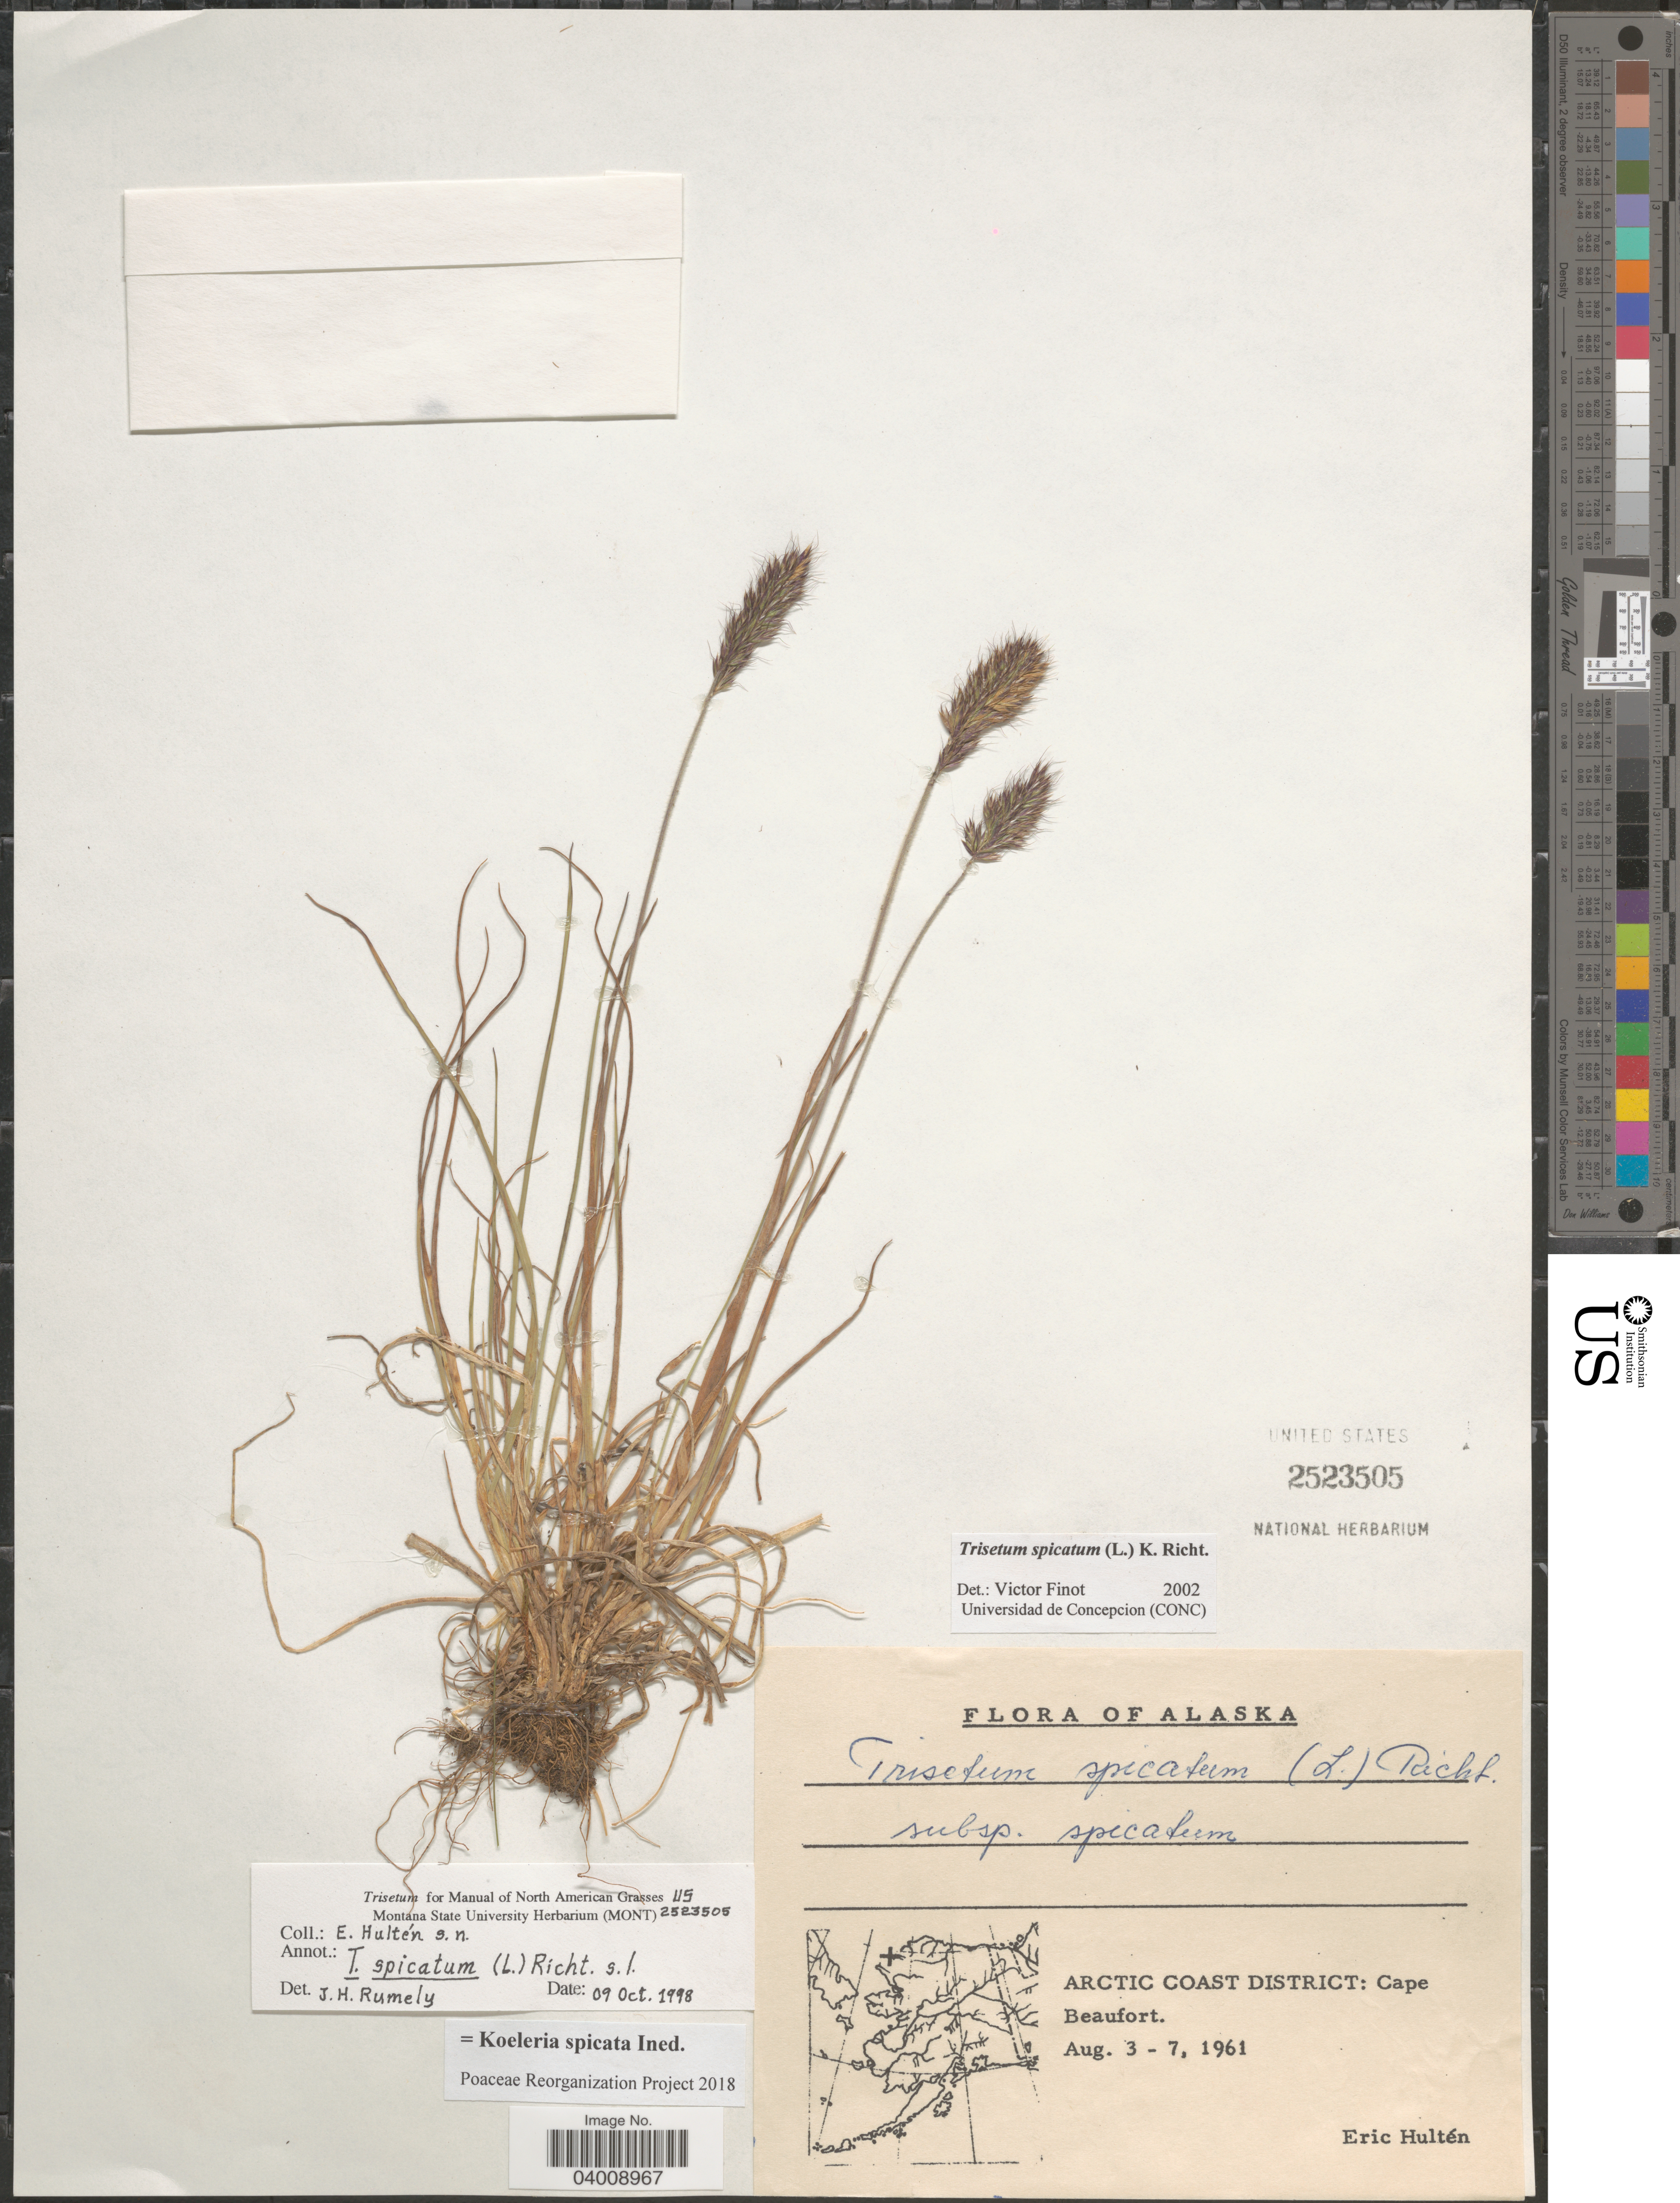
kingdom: Plantae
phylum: Tracheophyta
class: Liliopsida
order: Poales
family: Poaceae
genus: Koeleria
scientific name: Koeleria spicata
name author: (L.) Barberá et al.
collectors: E. G. Hultén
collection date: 1961-08-03/1961-08-07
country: United States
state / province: Alaska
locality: Arctic Coast District: Cape Beaufort.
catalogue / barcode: US 2523505